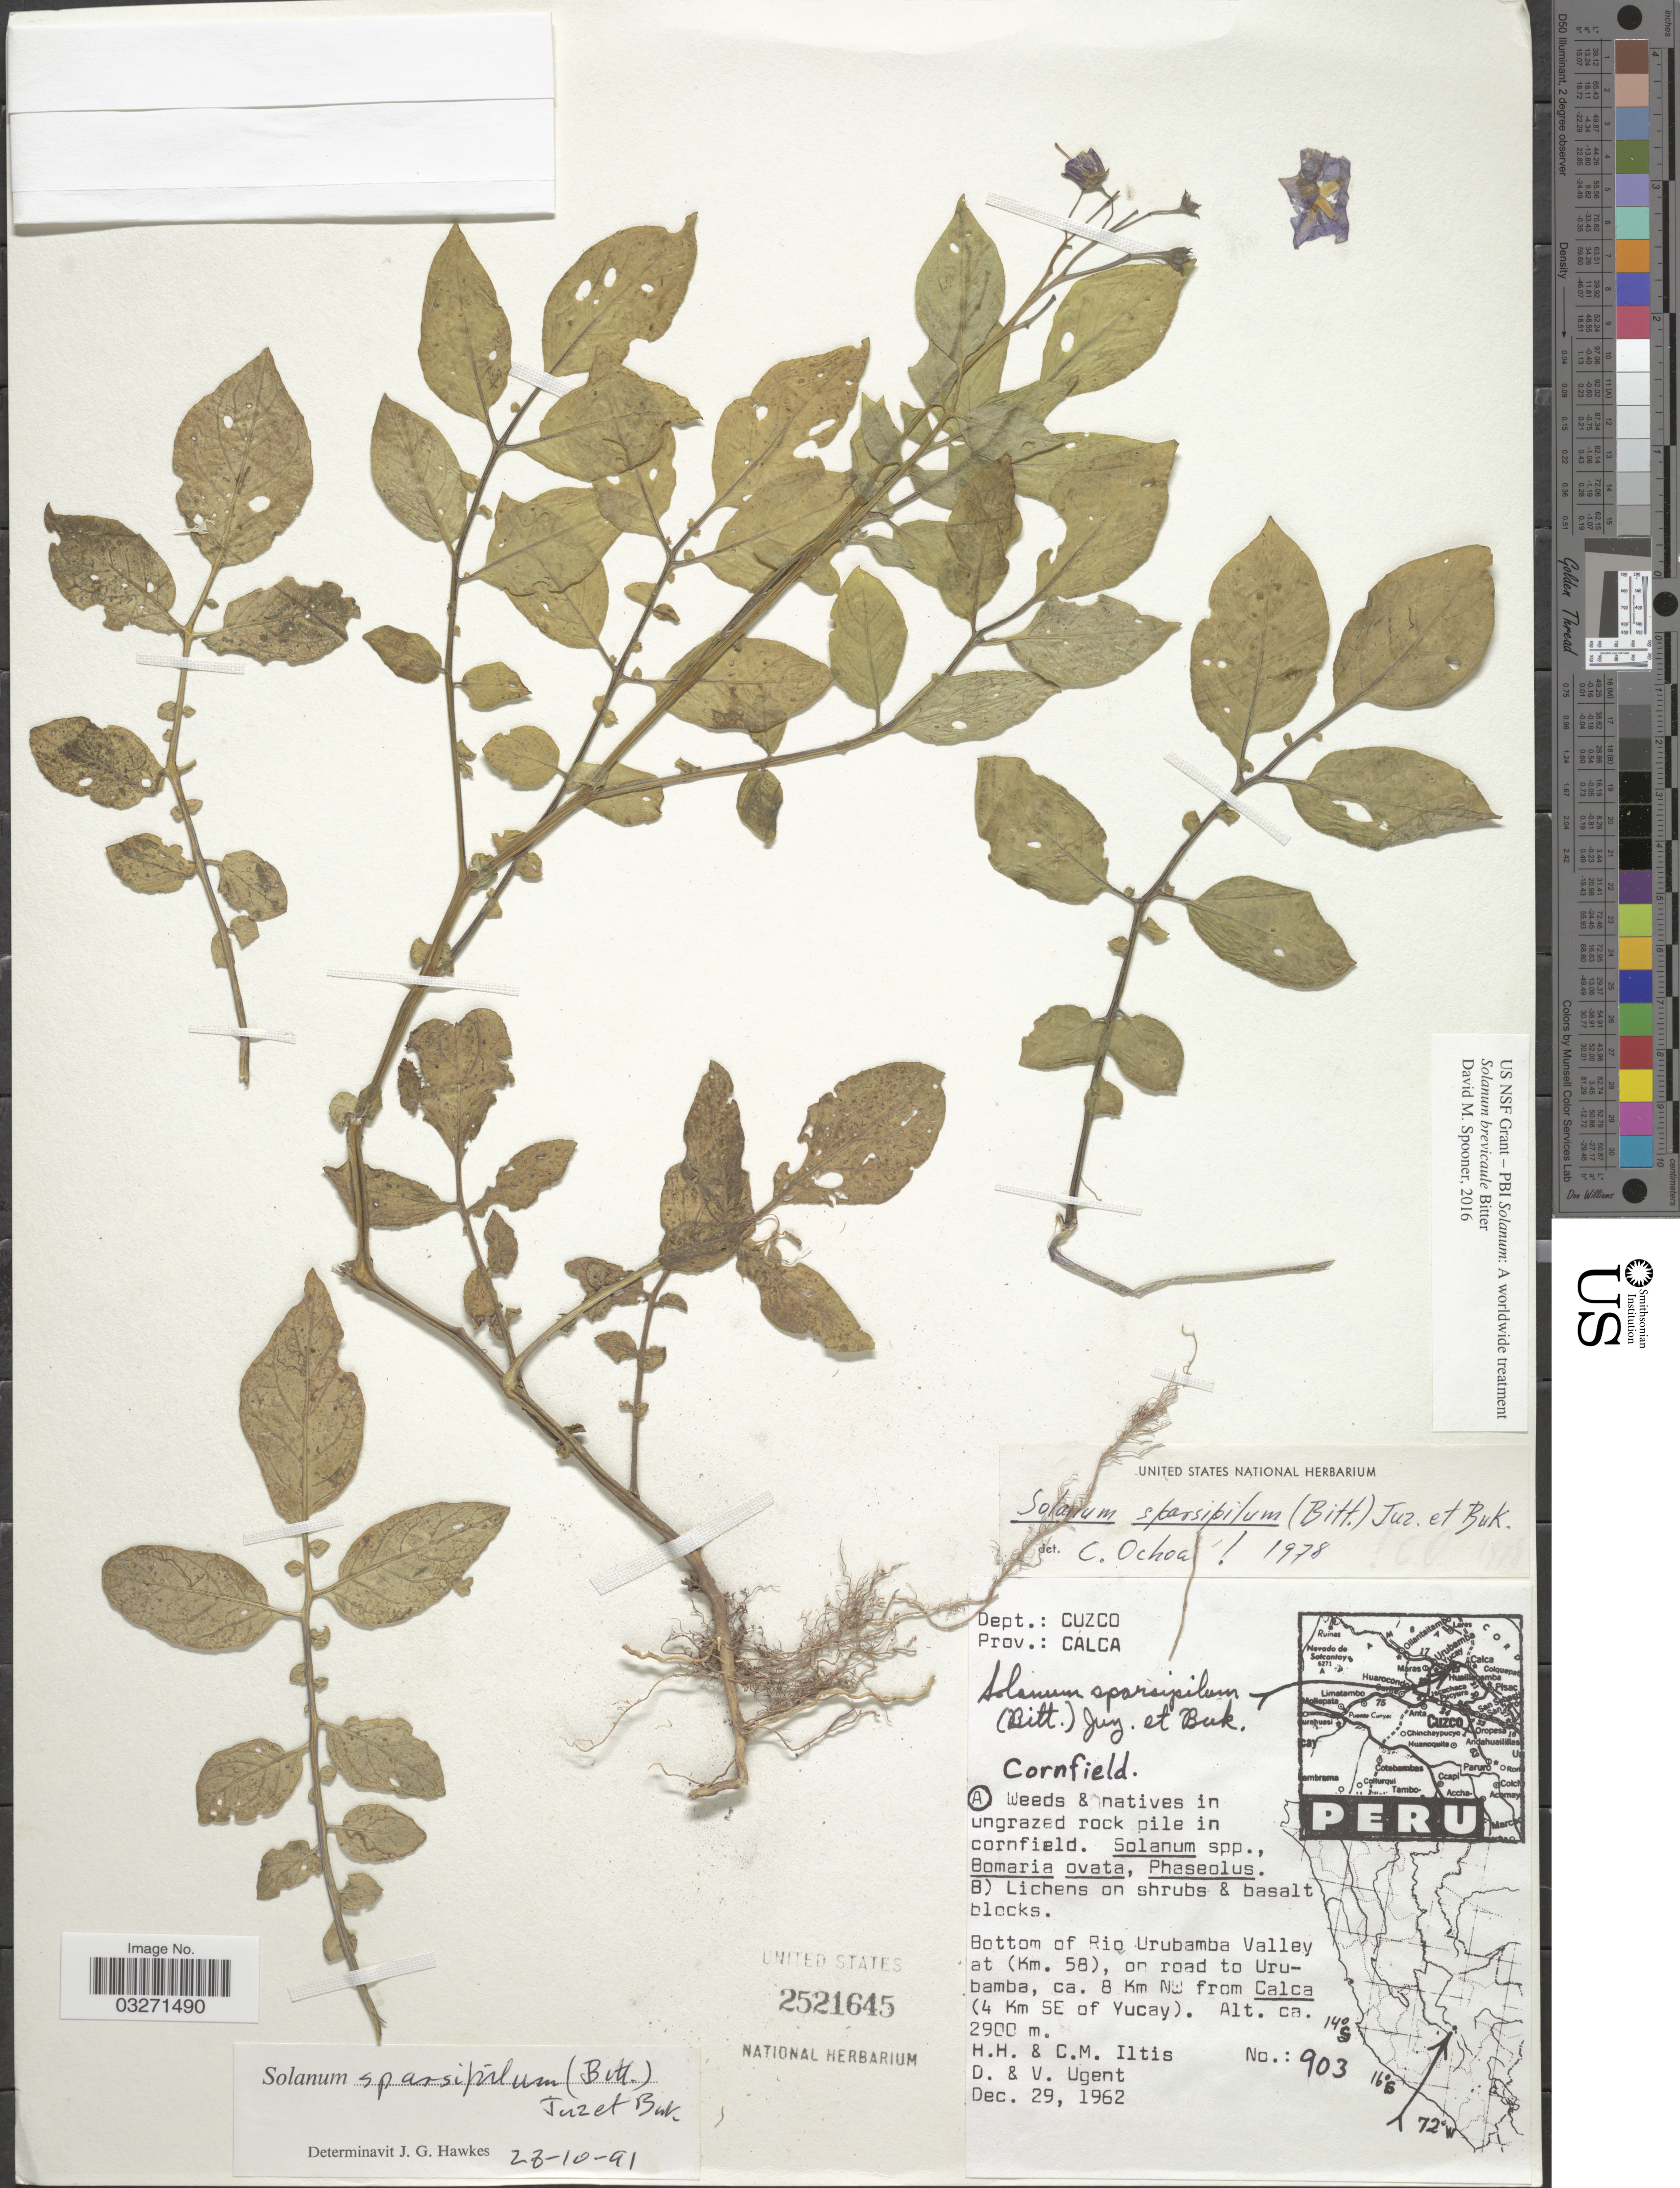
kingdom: Plantae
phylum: Tracheophyta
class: Magnoliopsida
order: Solanales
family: Solanaceae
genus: Solanum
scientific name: Solanum brevicaule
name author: Bitter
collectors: H. H. Iltis, C. M Iltis, D. Ugent & V. Ugent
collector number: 903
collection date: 1962-12-29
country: Peru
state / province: Cusco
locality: Dept.: Cuzco. Prov.: Calca. Cornfield. Bottom of Rio Urubamba Valley at (Km. 58), on road to Urubamba, ca. 8 Km NW from Calca (4 KM SE of Yucay).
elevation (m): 2900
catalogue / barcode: US 2521645